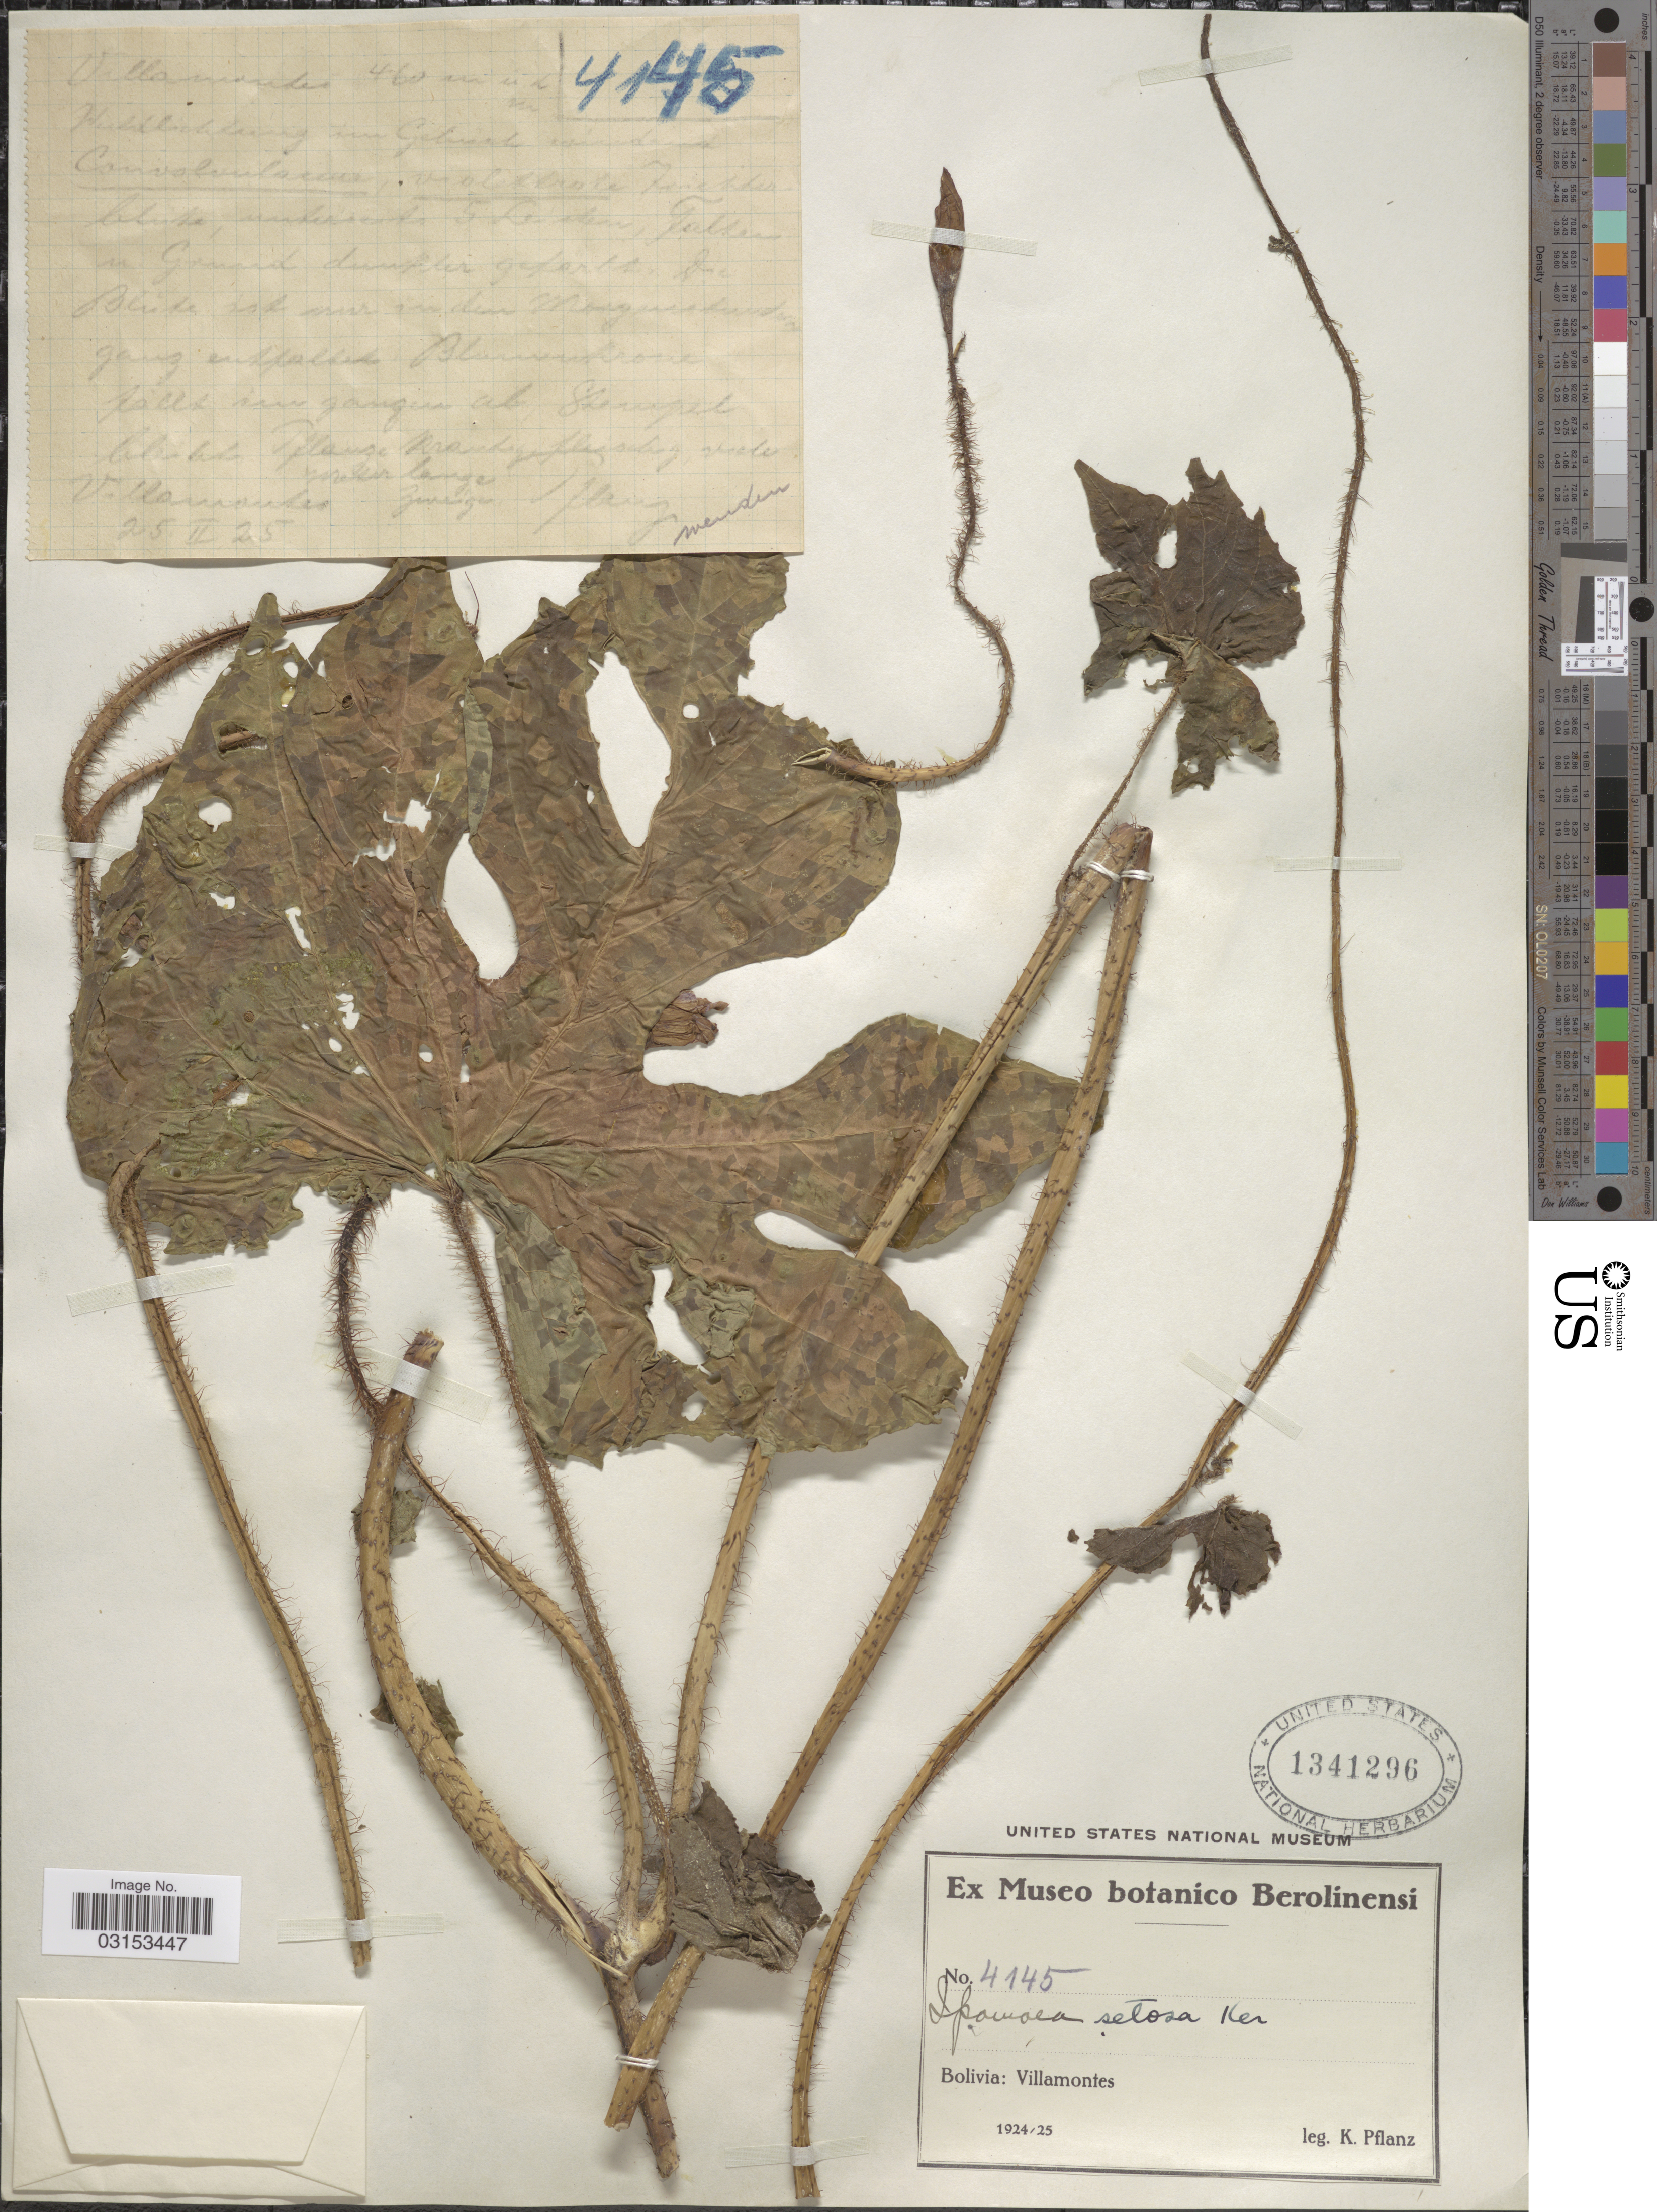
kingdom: Plantae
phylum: Tracheophyta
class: Magnoliopsida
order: Solanales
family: Convolvulaceae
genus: Ipomoea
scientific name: Ipomoea setosa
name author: Ker Gawl.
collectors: K. Pflanz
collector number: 4145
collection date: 1925-02-25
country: Bolivia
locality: Villamontes.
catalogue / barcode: US 1341296